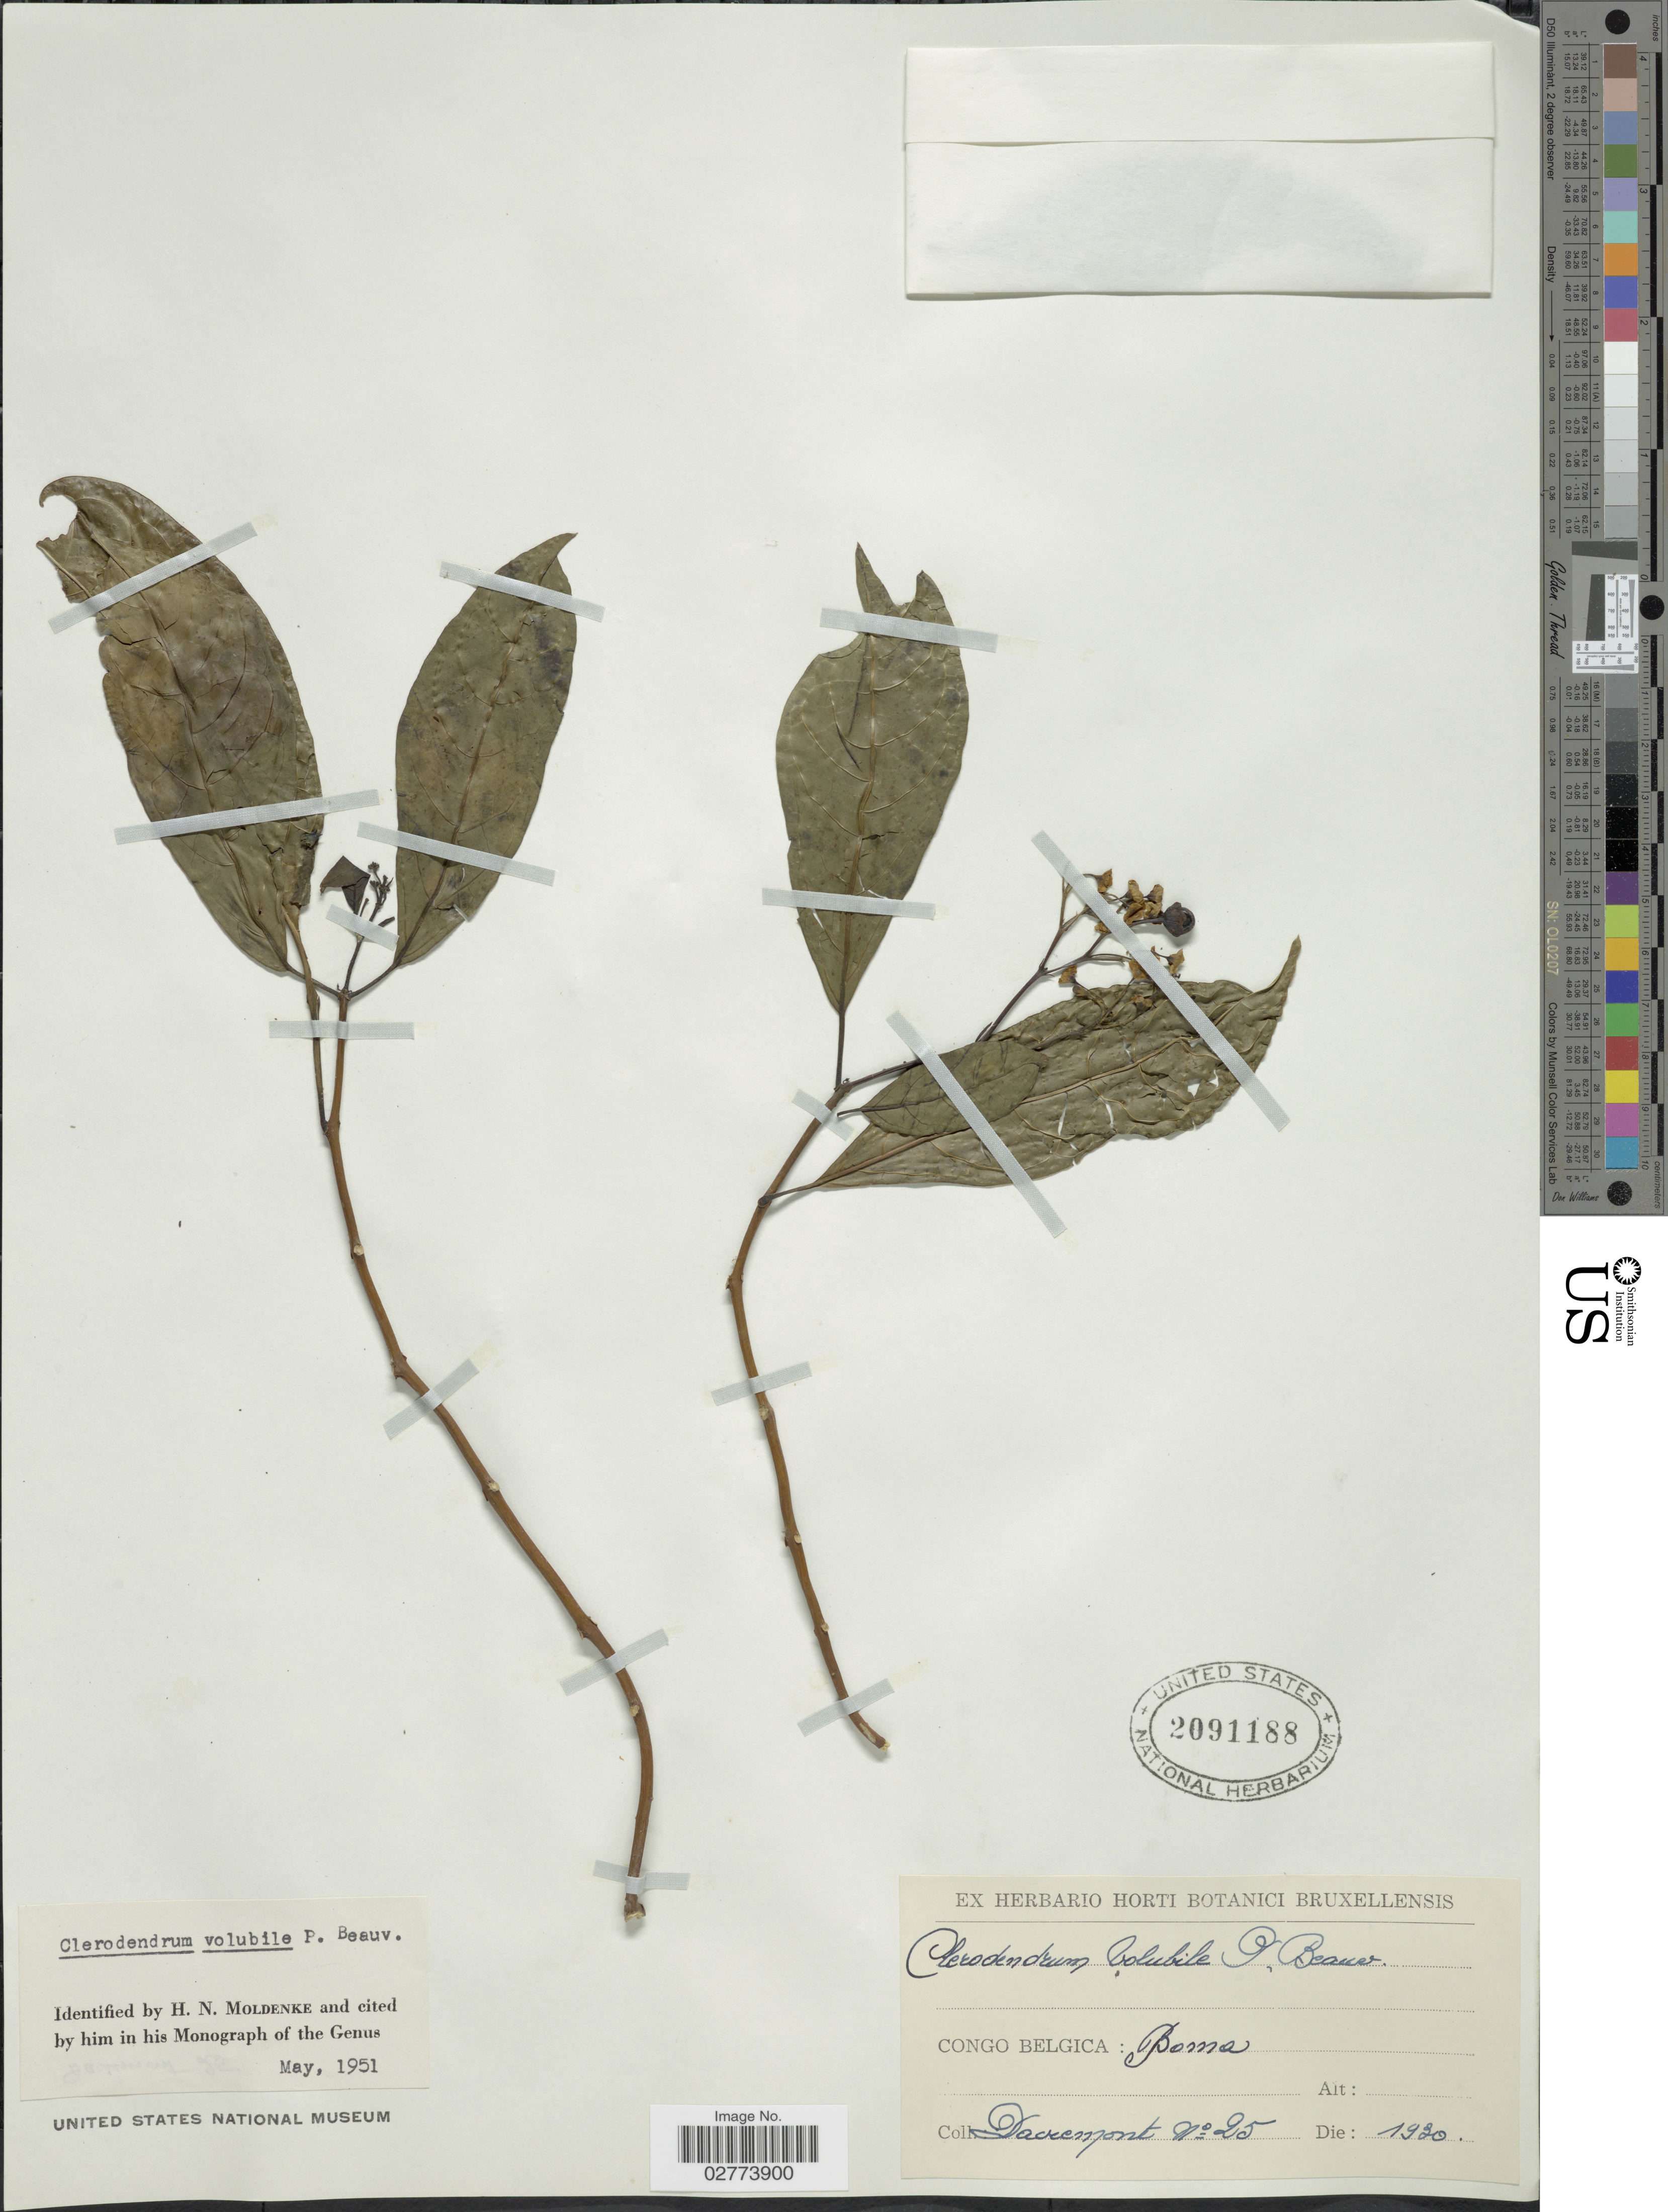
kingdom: Plantae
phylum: Tracheophyta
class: Magnoliopsida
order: Lamiales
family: Lamiaceae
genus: Clerodendrum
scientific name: Clerodendrum volubile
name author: P. Beauv.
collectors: -. Dacremont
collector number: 25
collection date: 1930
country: Congo, Democratic Republic of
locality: Boma.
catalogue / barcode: US 2091188